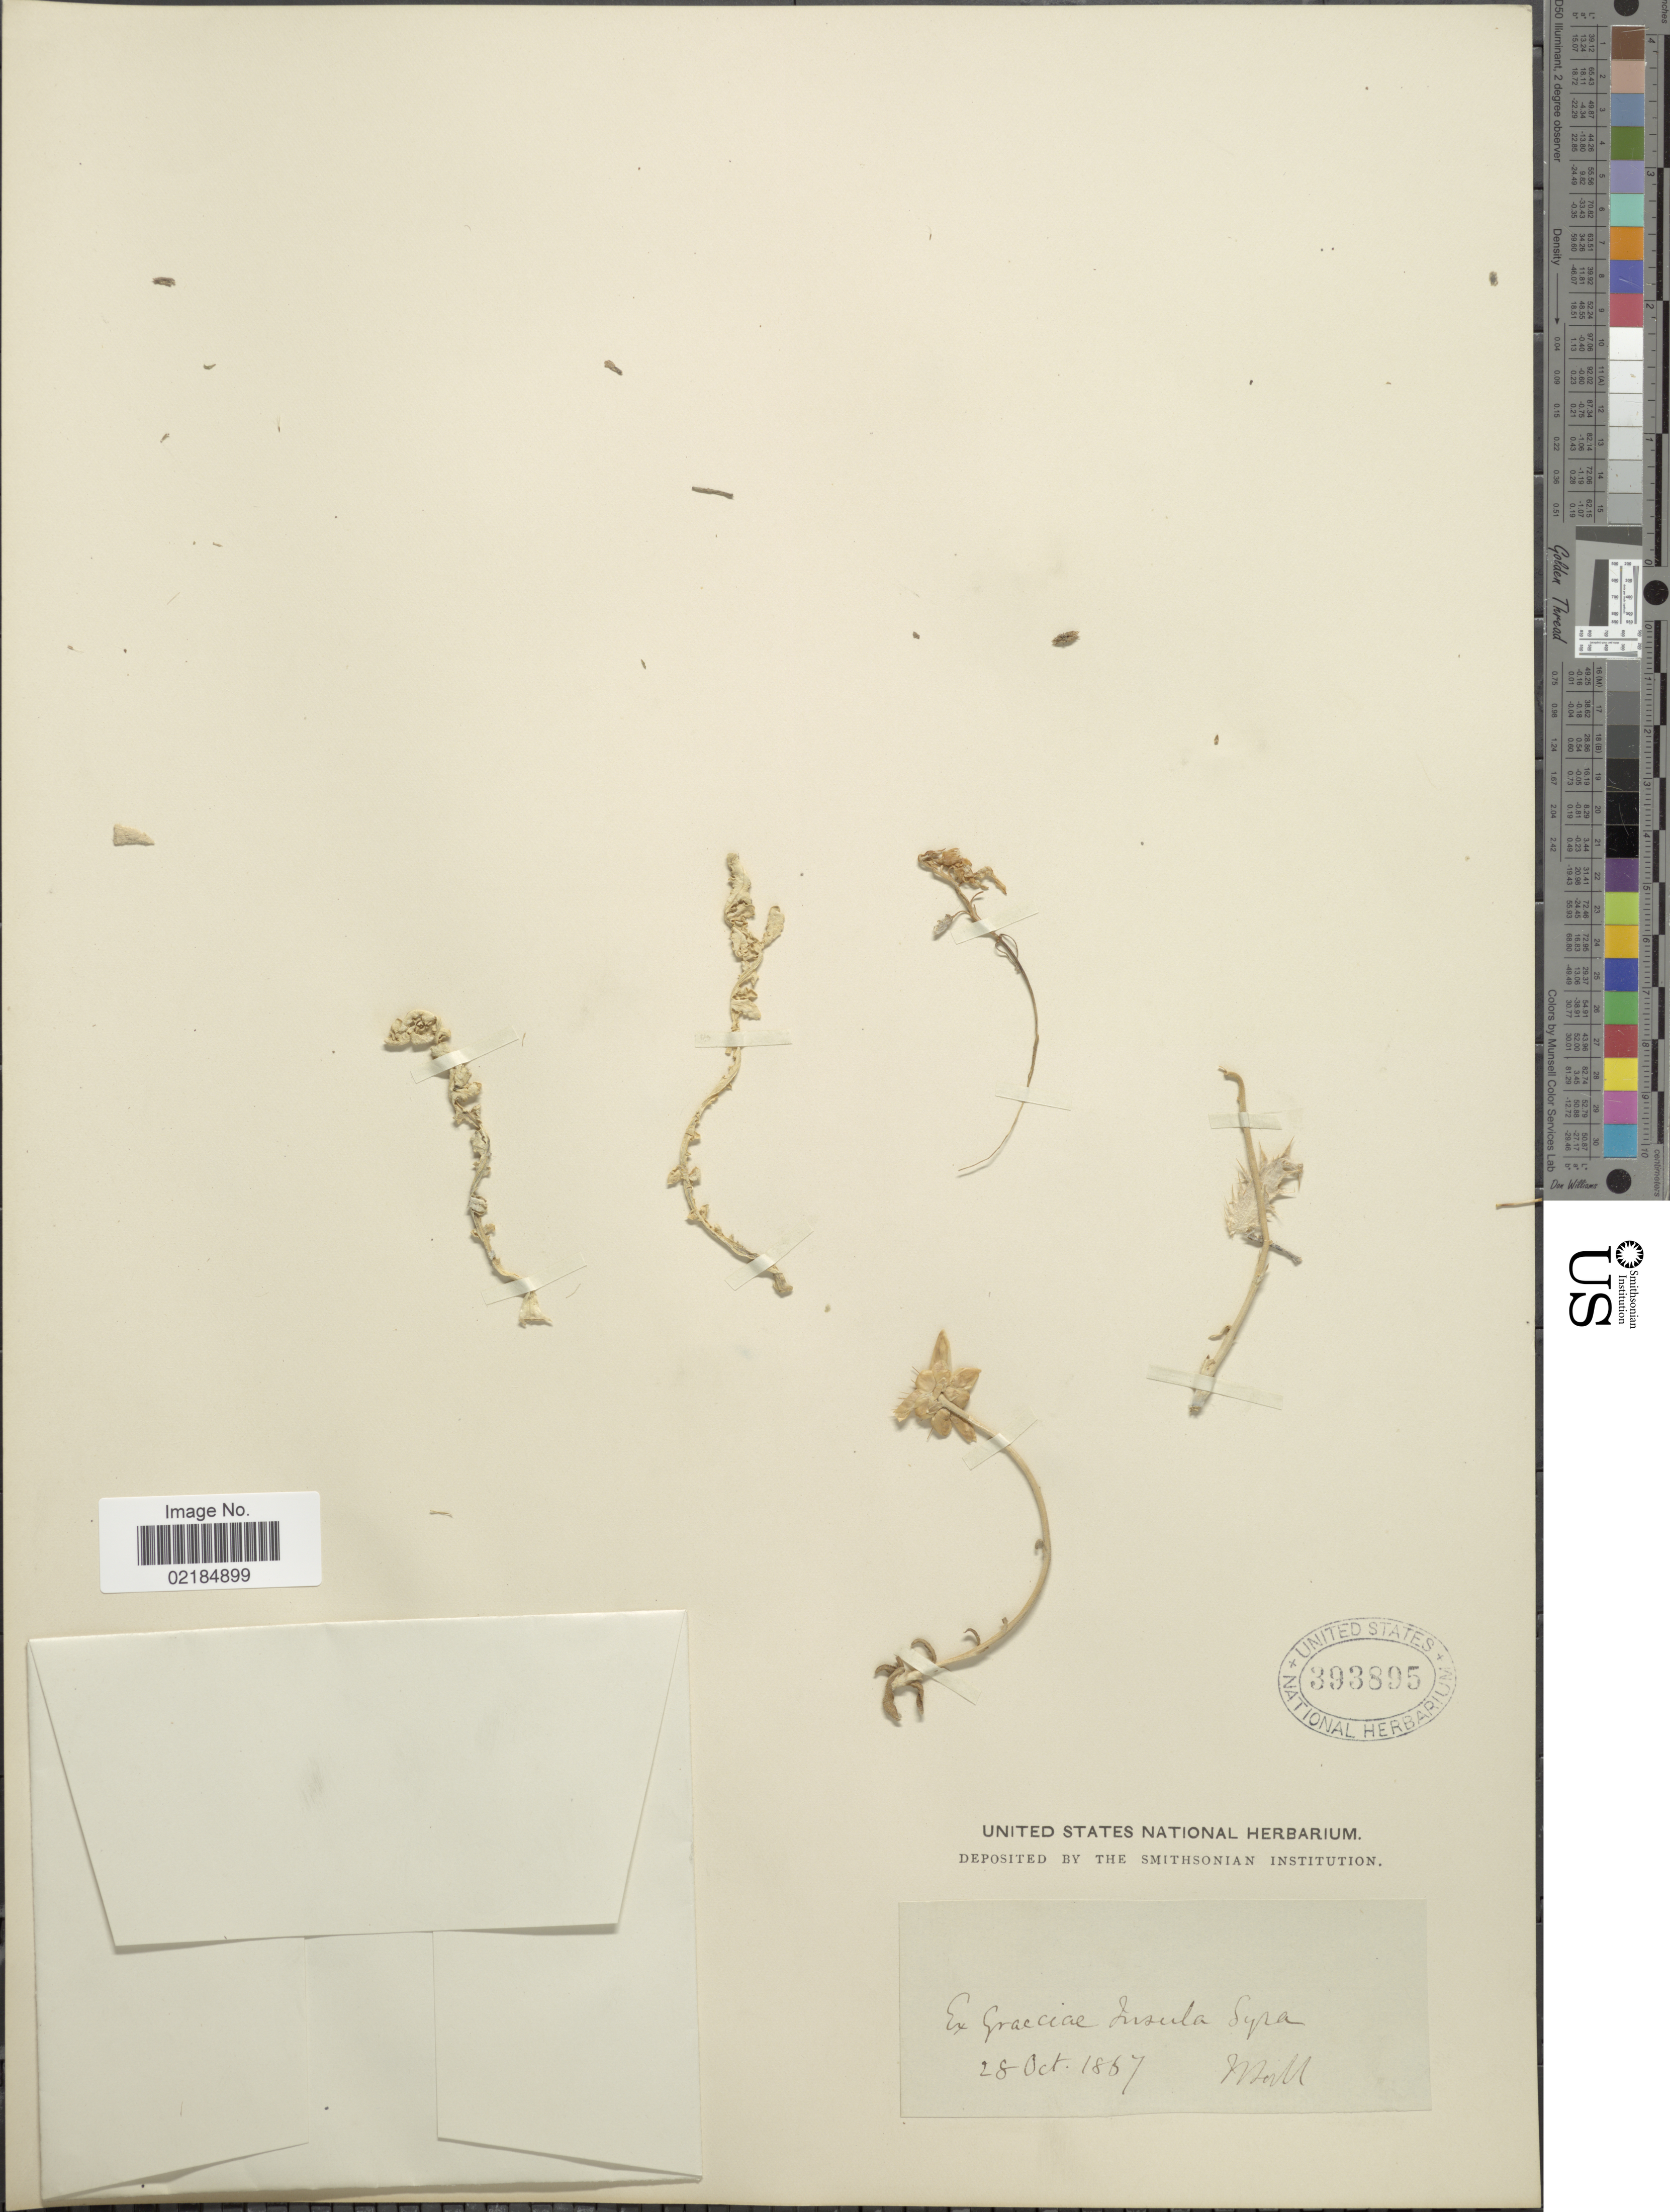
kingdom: Plantae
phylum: Tracheophyta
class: Magnoliopsida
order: Asterales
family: Asteraceae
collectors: Mall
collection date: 1867-10-28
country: Greece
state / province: Ionian Islands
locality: Graciae Insula Syra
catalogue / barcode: US 393895